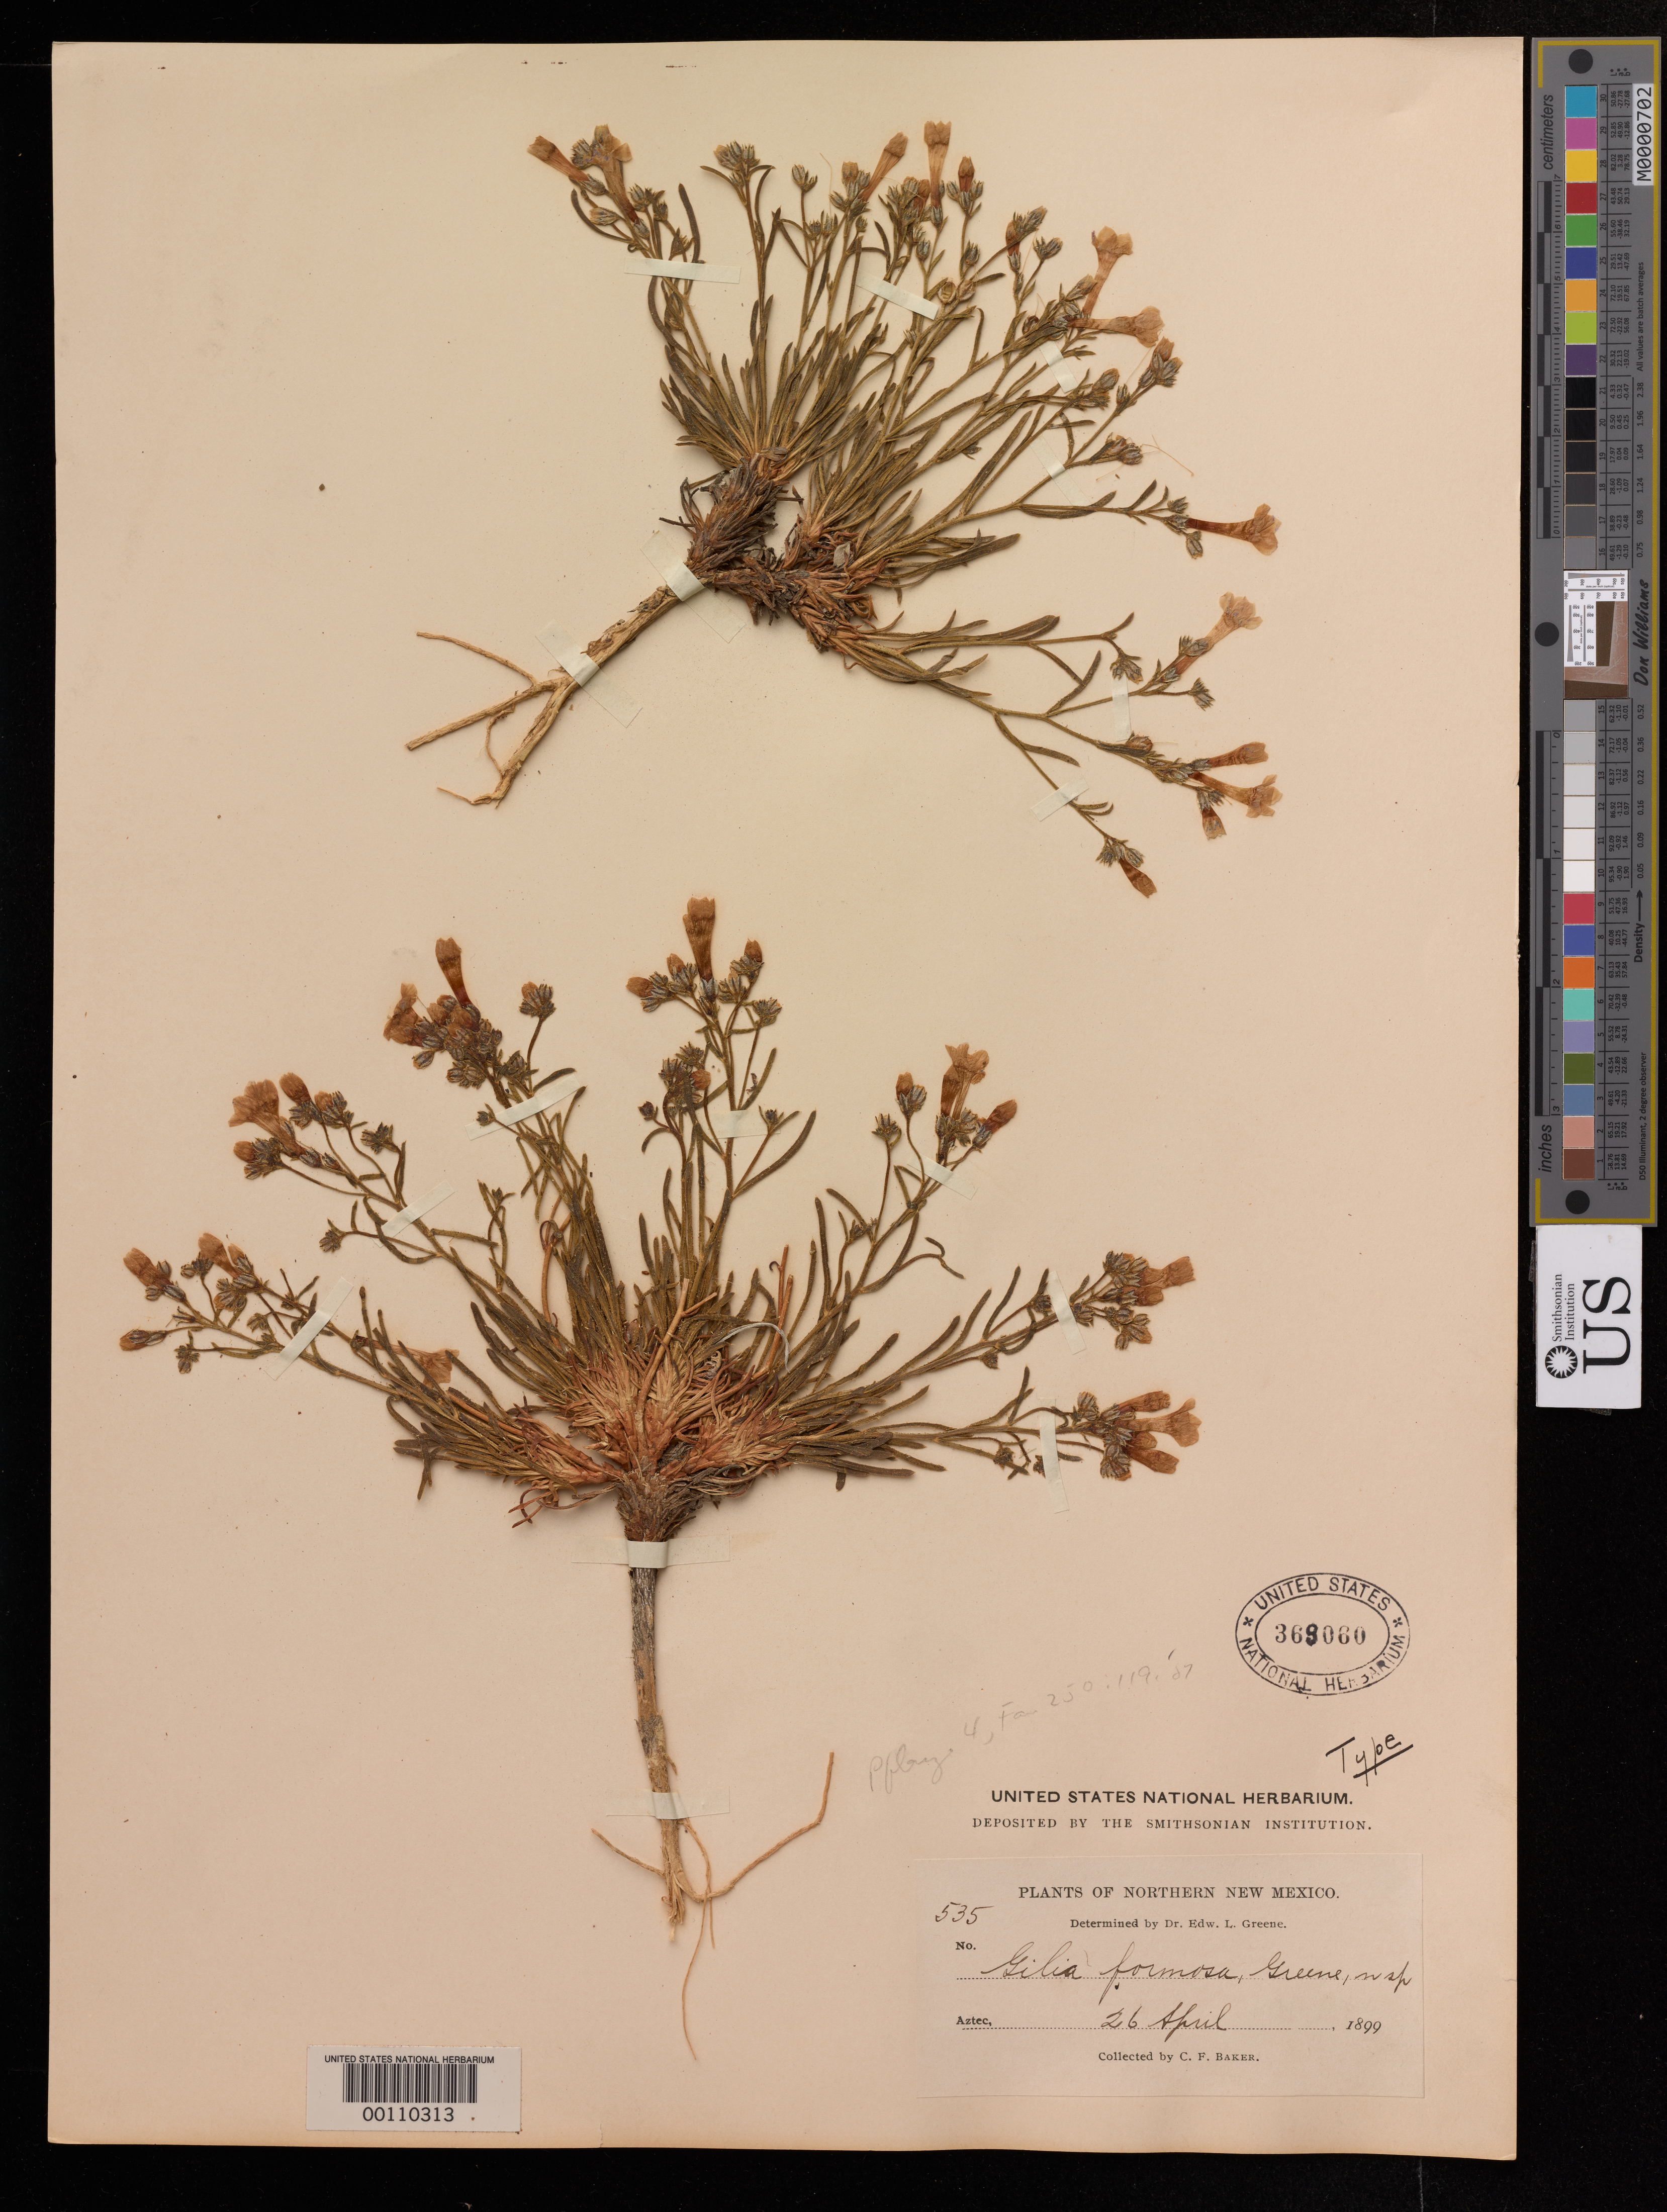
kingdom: Plantae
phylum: Tracheophyta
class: Magnoliopsida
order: Ericales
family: Polemoniaceae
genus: Gilia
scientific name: Gilia formosa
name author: Greene ex Brand in Engl.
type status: Isotype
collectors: C. F. Baker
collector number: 535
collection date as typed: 26 Apr 1899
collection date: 1899-04-26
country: United States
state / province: New Mexico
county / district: San Juan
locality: Aztec.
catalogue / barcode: US 369060